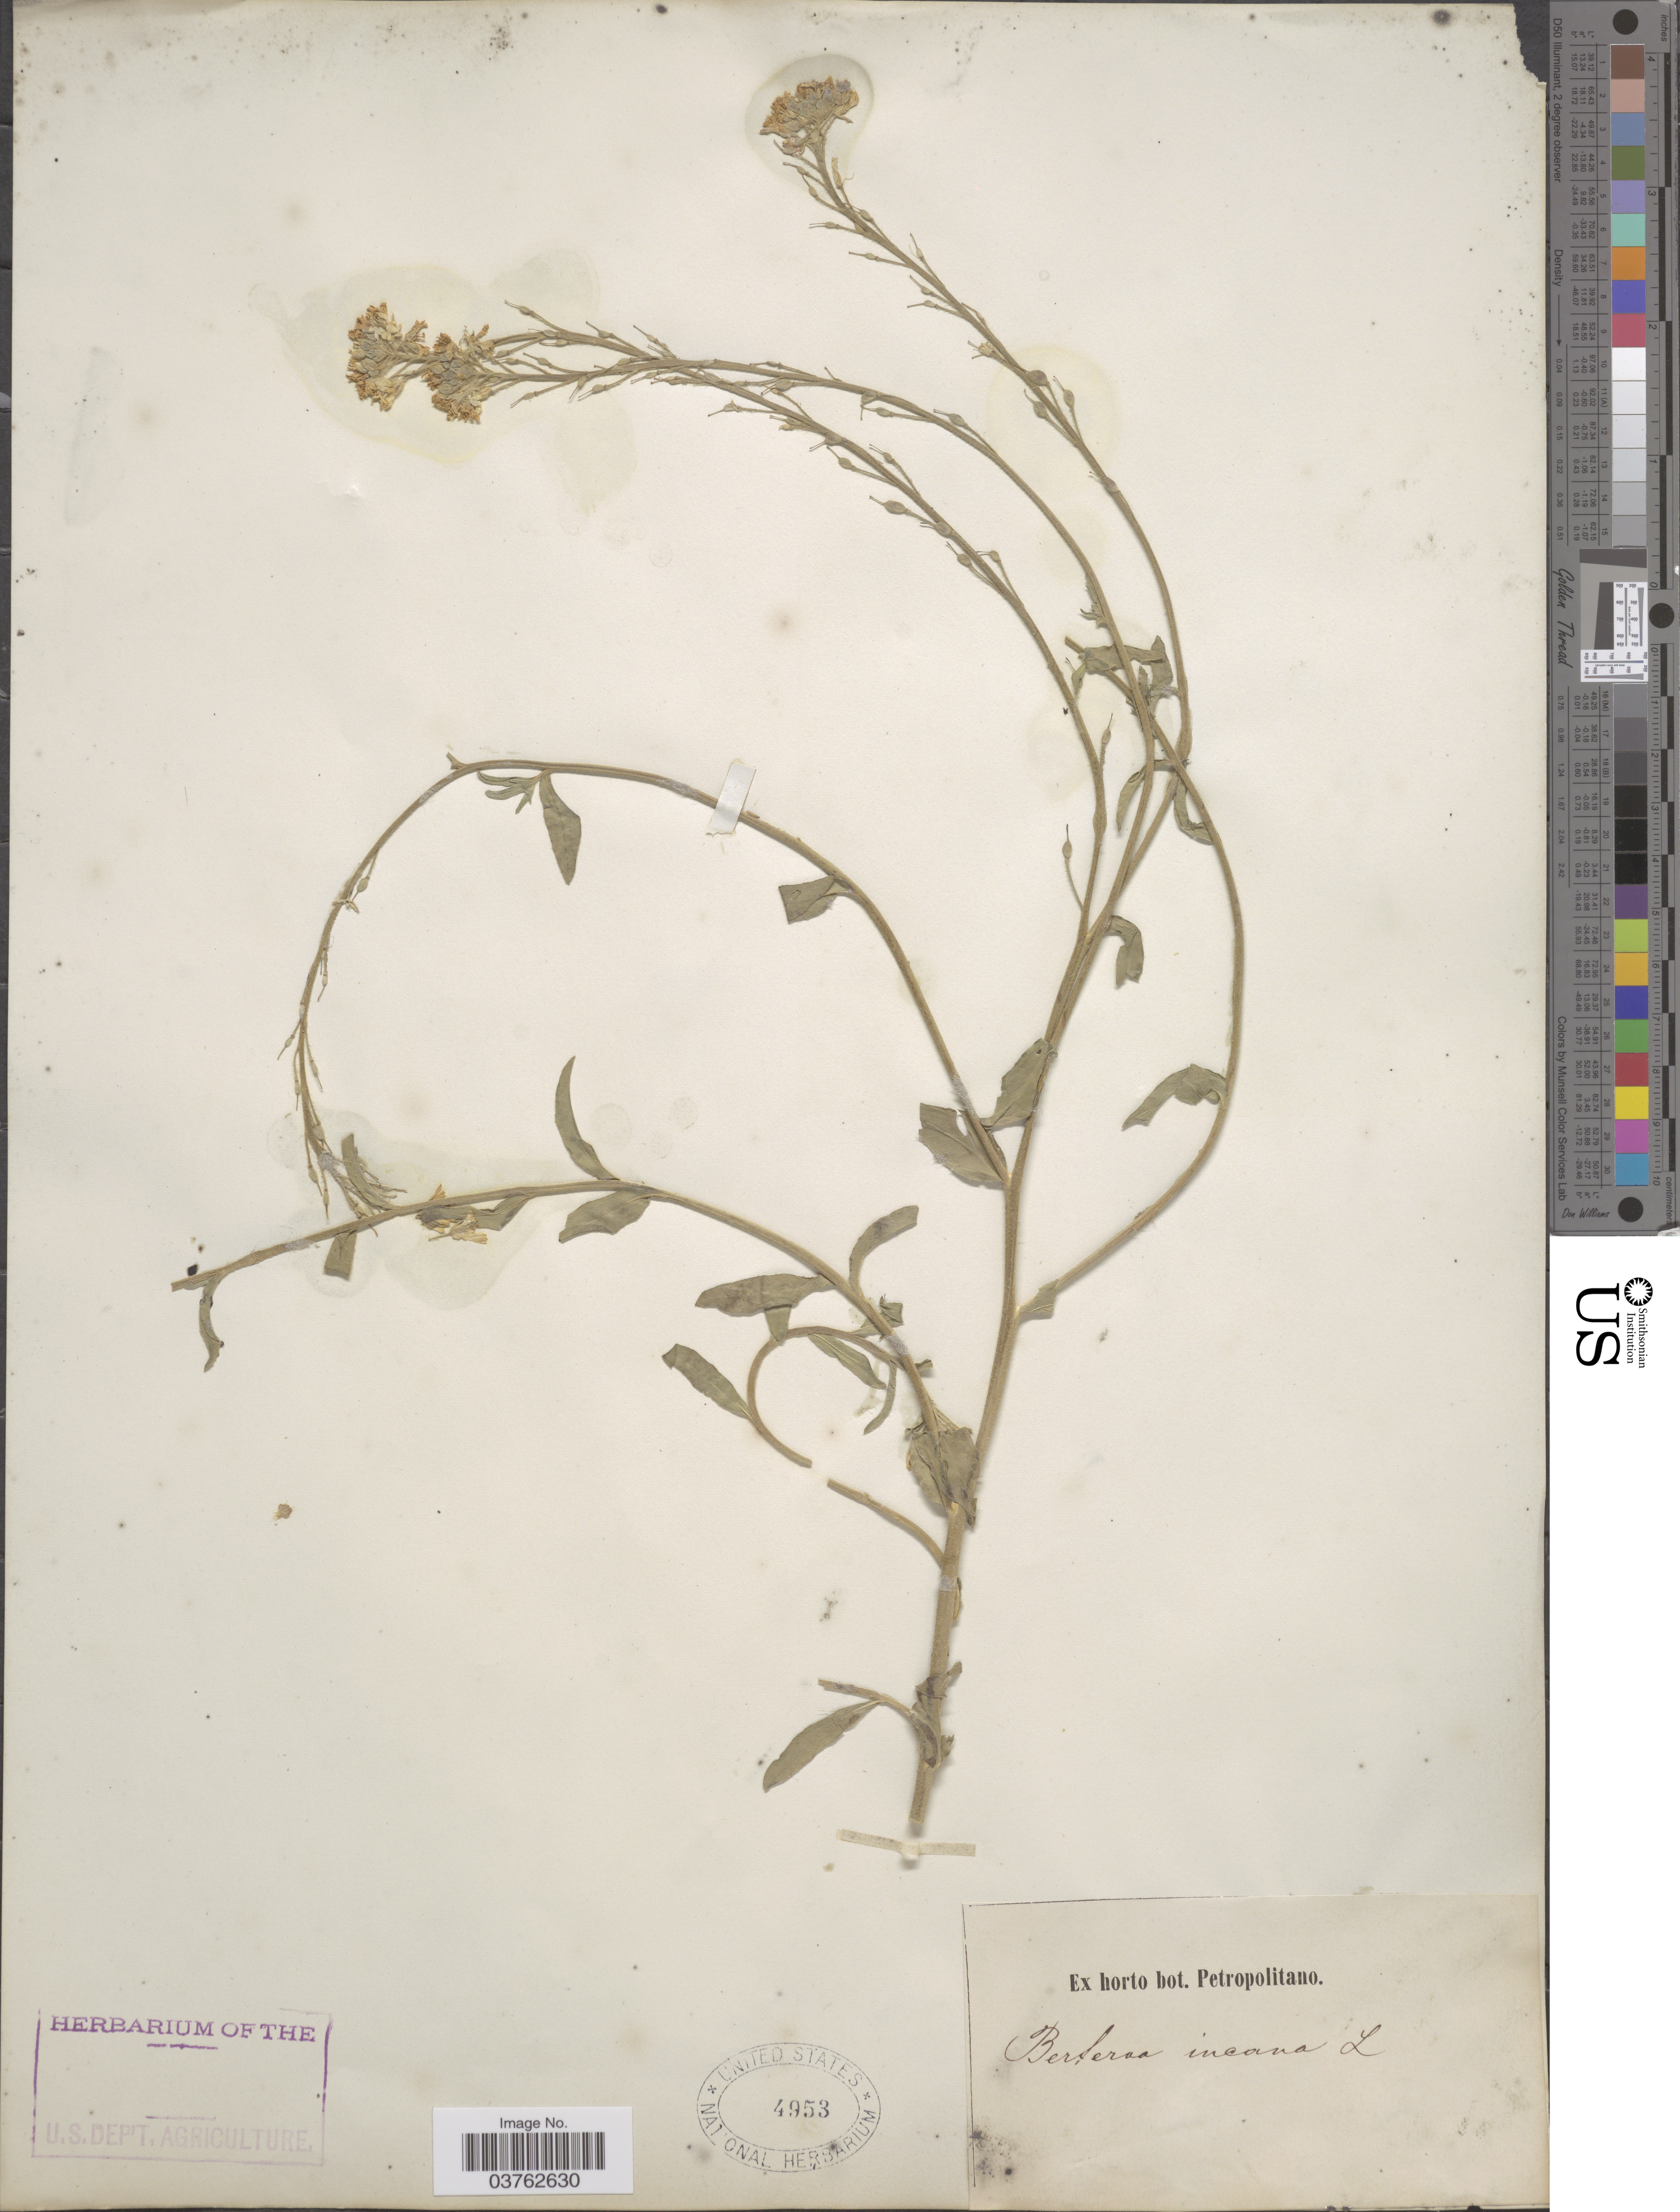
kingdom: Plantae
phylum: Tracheophyta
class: Magnoliopsida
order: Brassicales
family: Brassicaceae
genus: Berteroa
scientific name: Berteroa incana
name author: (L.) DC.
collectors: ex Horto Bot. Petropolitano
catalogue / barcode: US 4953